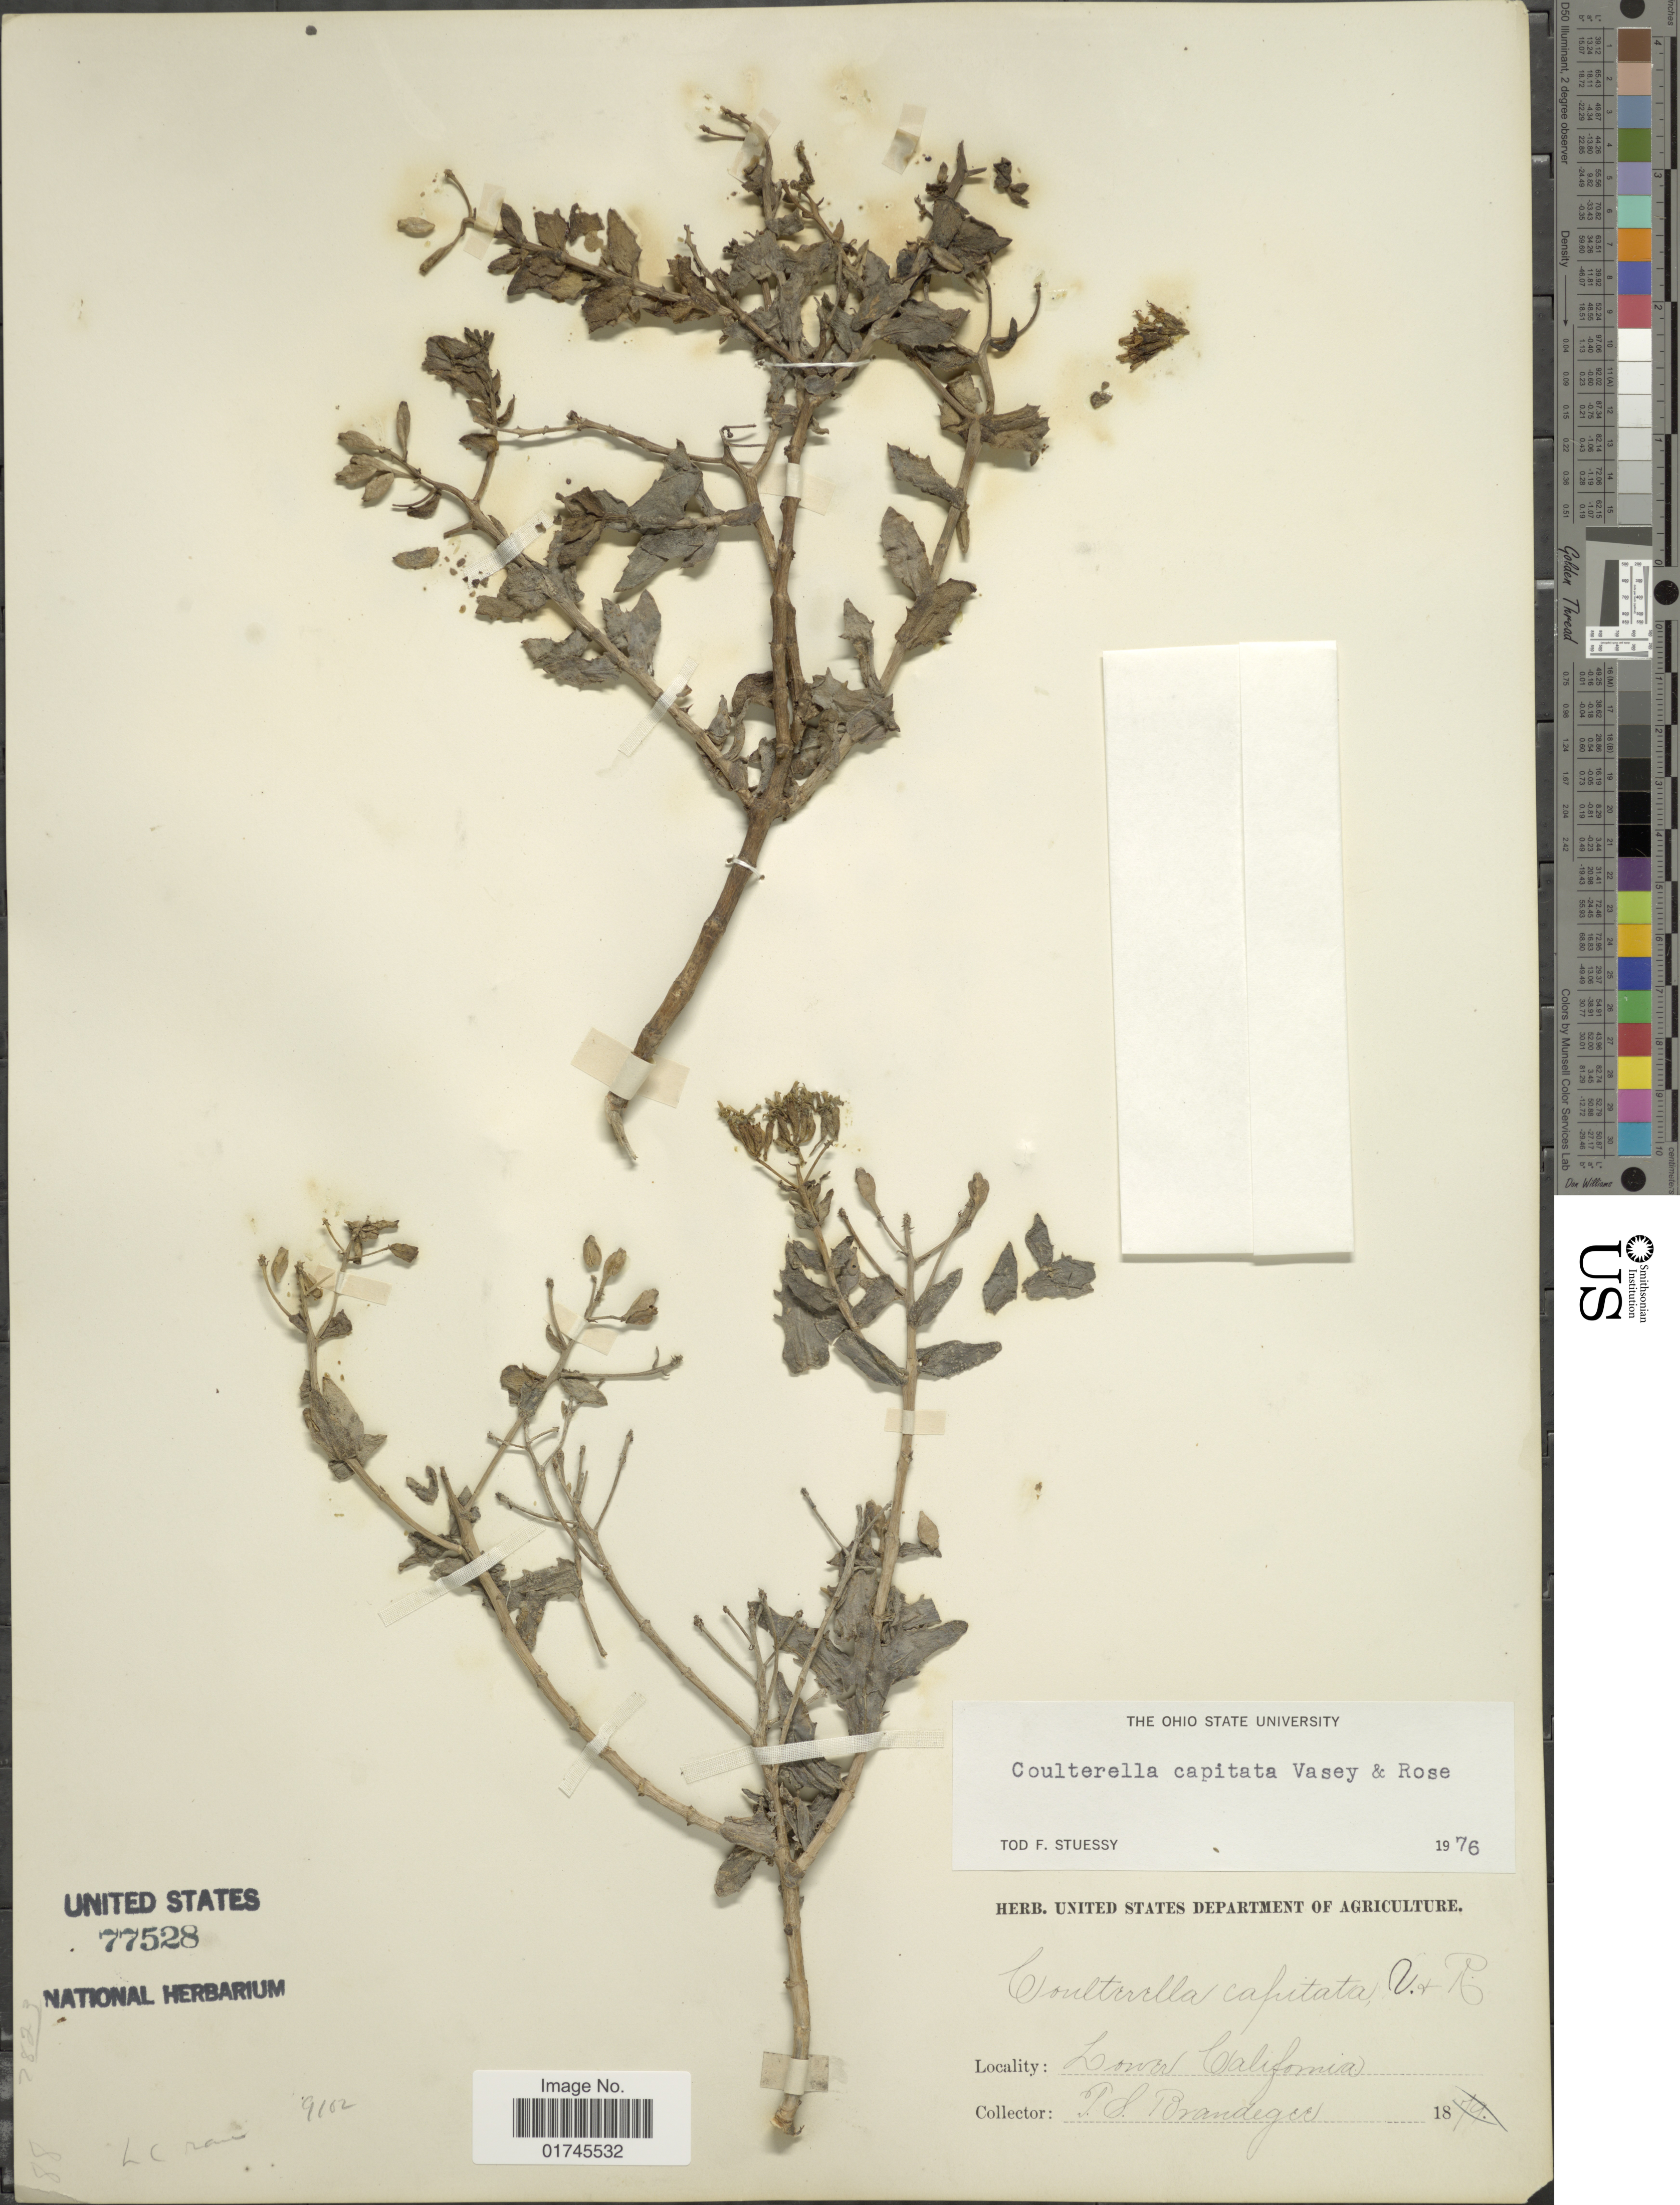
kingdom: Plantae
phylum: Tracheophyta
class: Magnoliopsida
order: Asterales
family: Asteraceae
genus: Coulterella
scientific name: Coulterella capitata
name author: Vasey & Rose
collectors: T. S. Brandegee (herbarium)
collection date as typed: Transcribed d/m/y: //18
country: Mexico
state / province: Baja California Sur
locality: Lower California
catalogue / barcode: US 77528